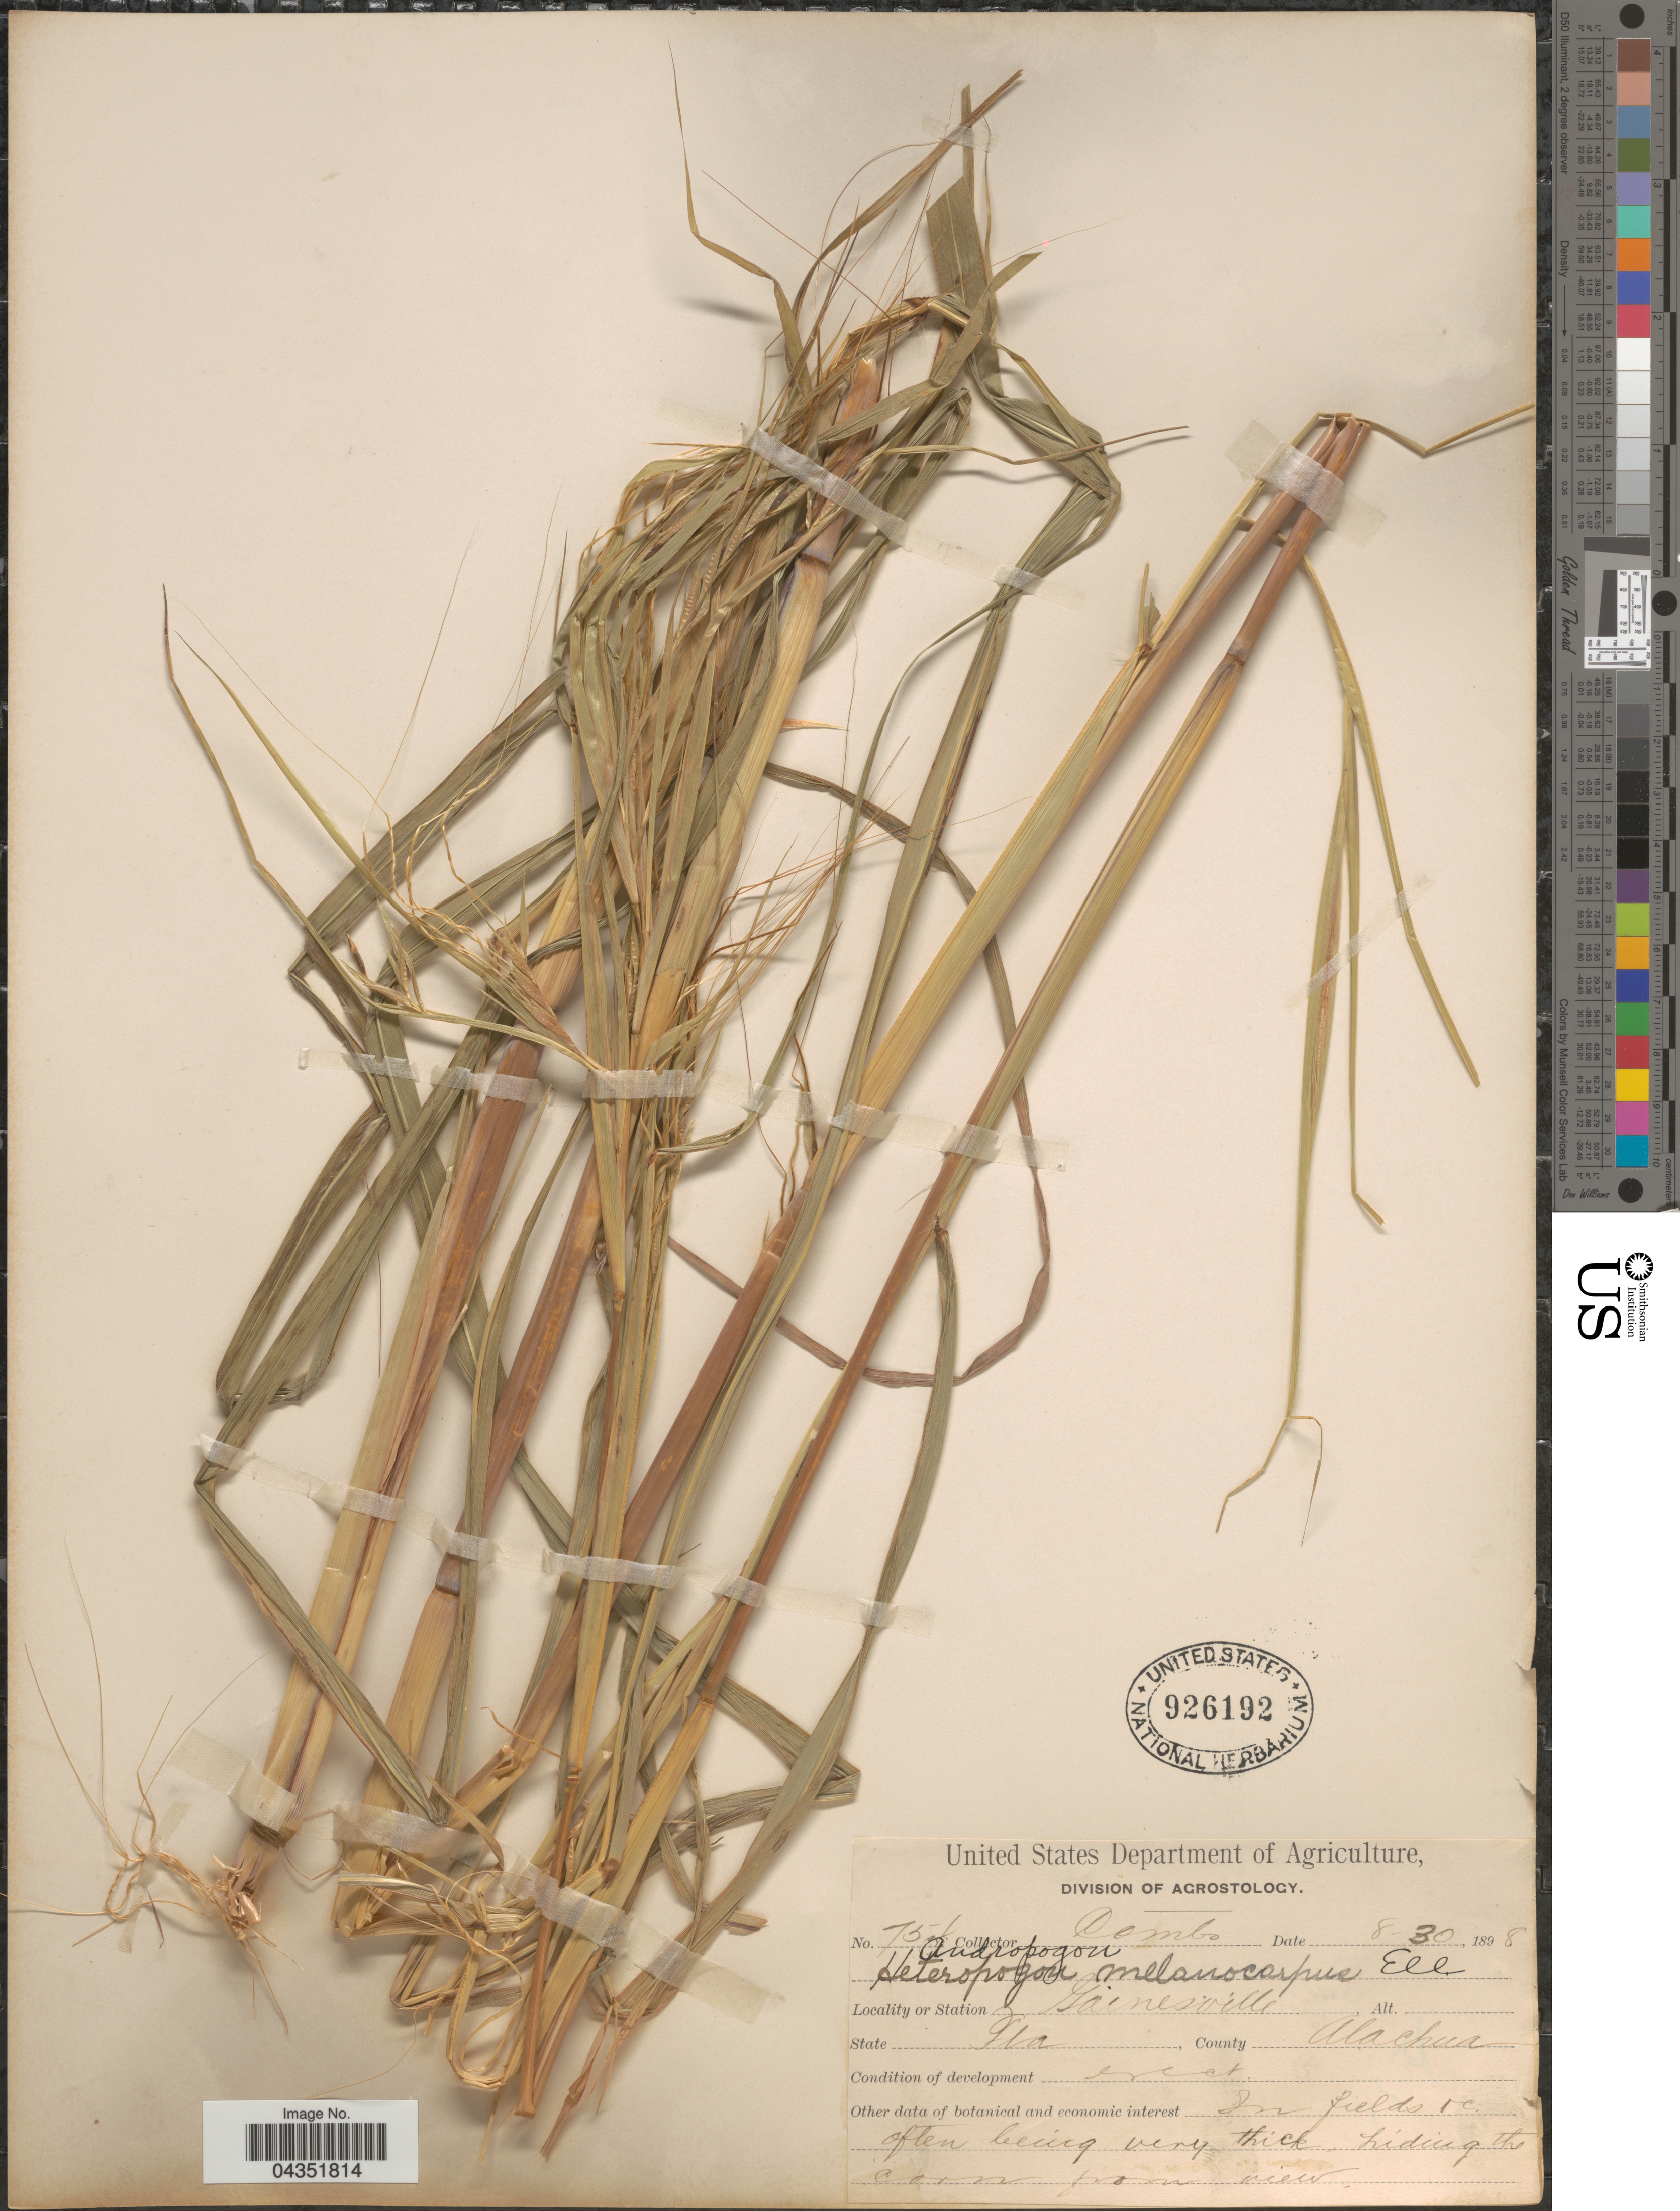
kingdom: Plantae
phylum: Tracheophyta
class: Liliopsida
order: Poales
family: Poaceae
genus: Heteropogon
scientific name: Heteropogon melanocarpus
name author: (Elliott) Benth.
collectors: -. Combs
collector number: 754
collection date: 1898-08-30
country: United States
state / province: Florida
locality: Gainesville. County Alachua.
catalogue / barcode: US 926192